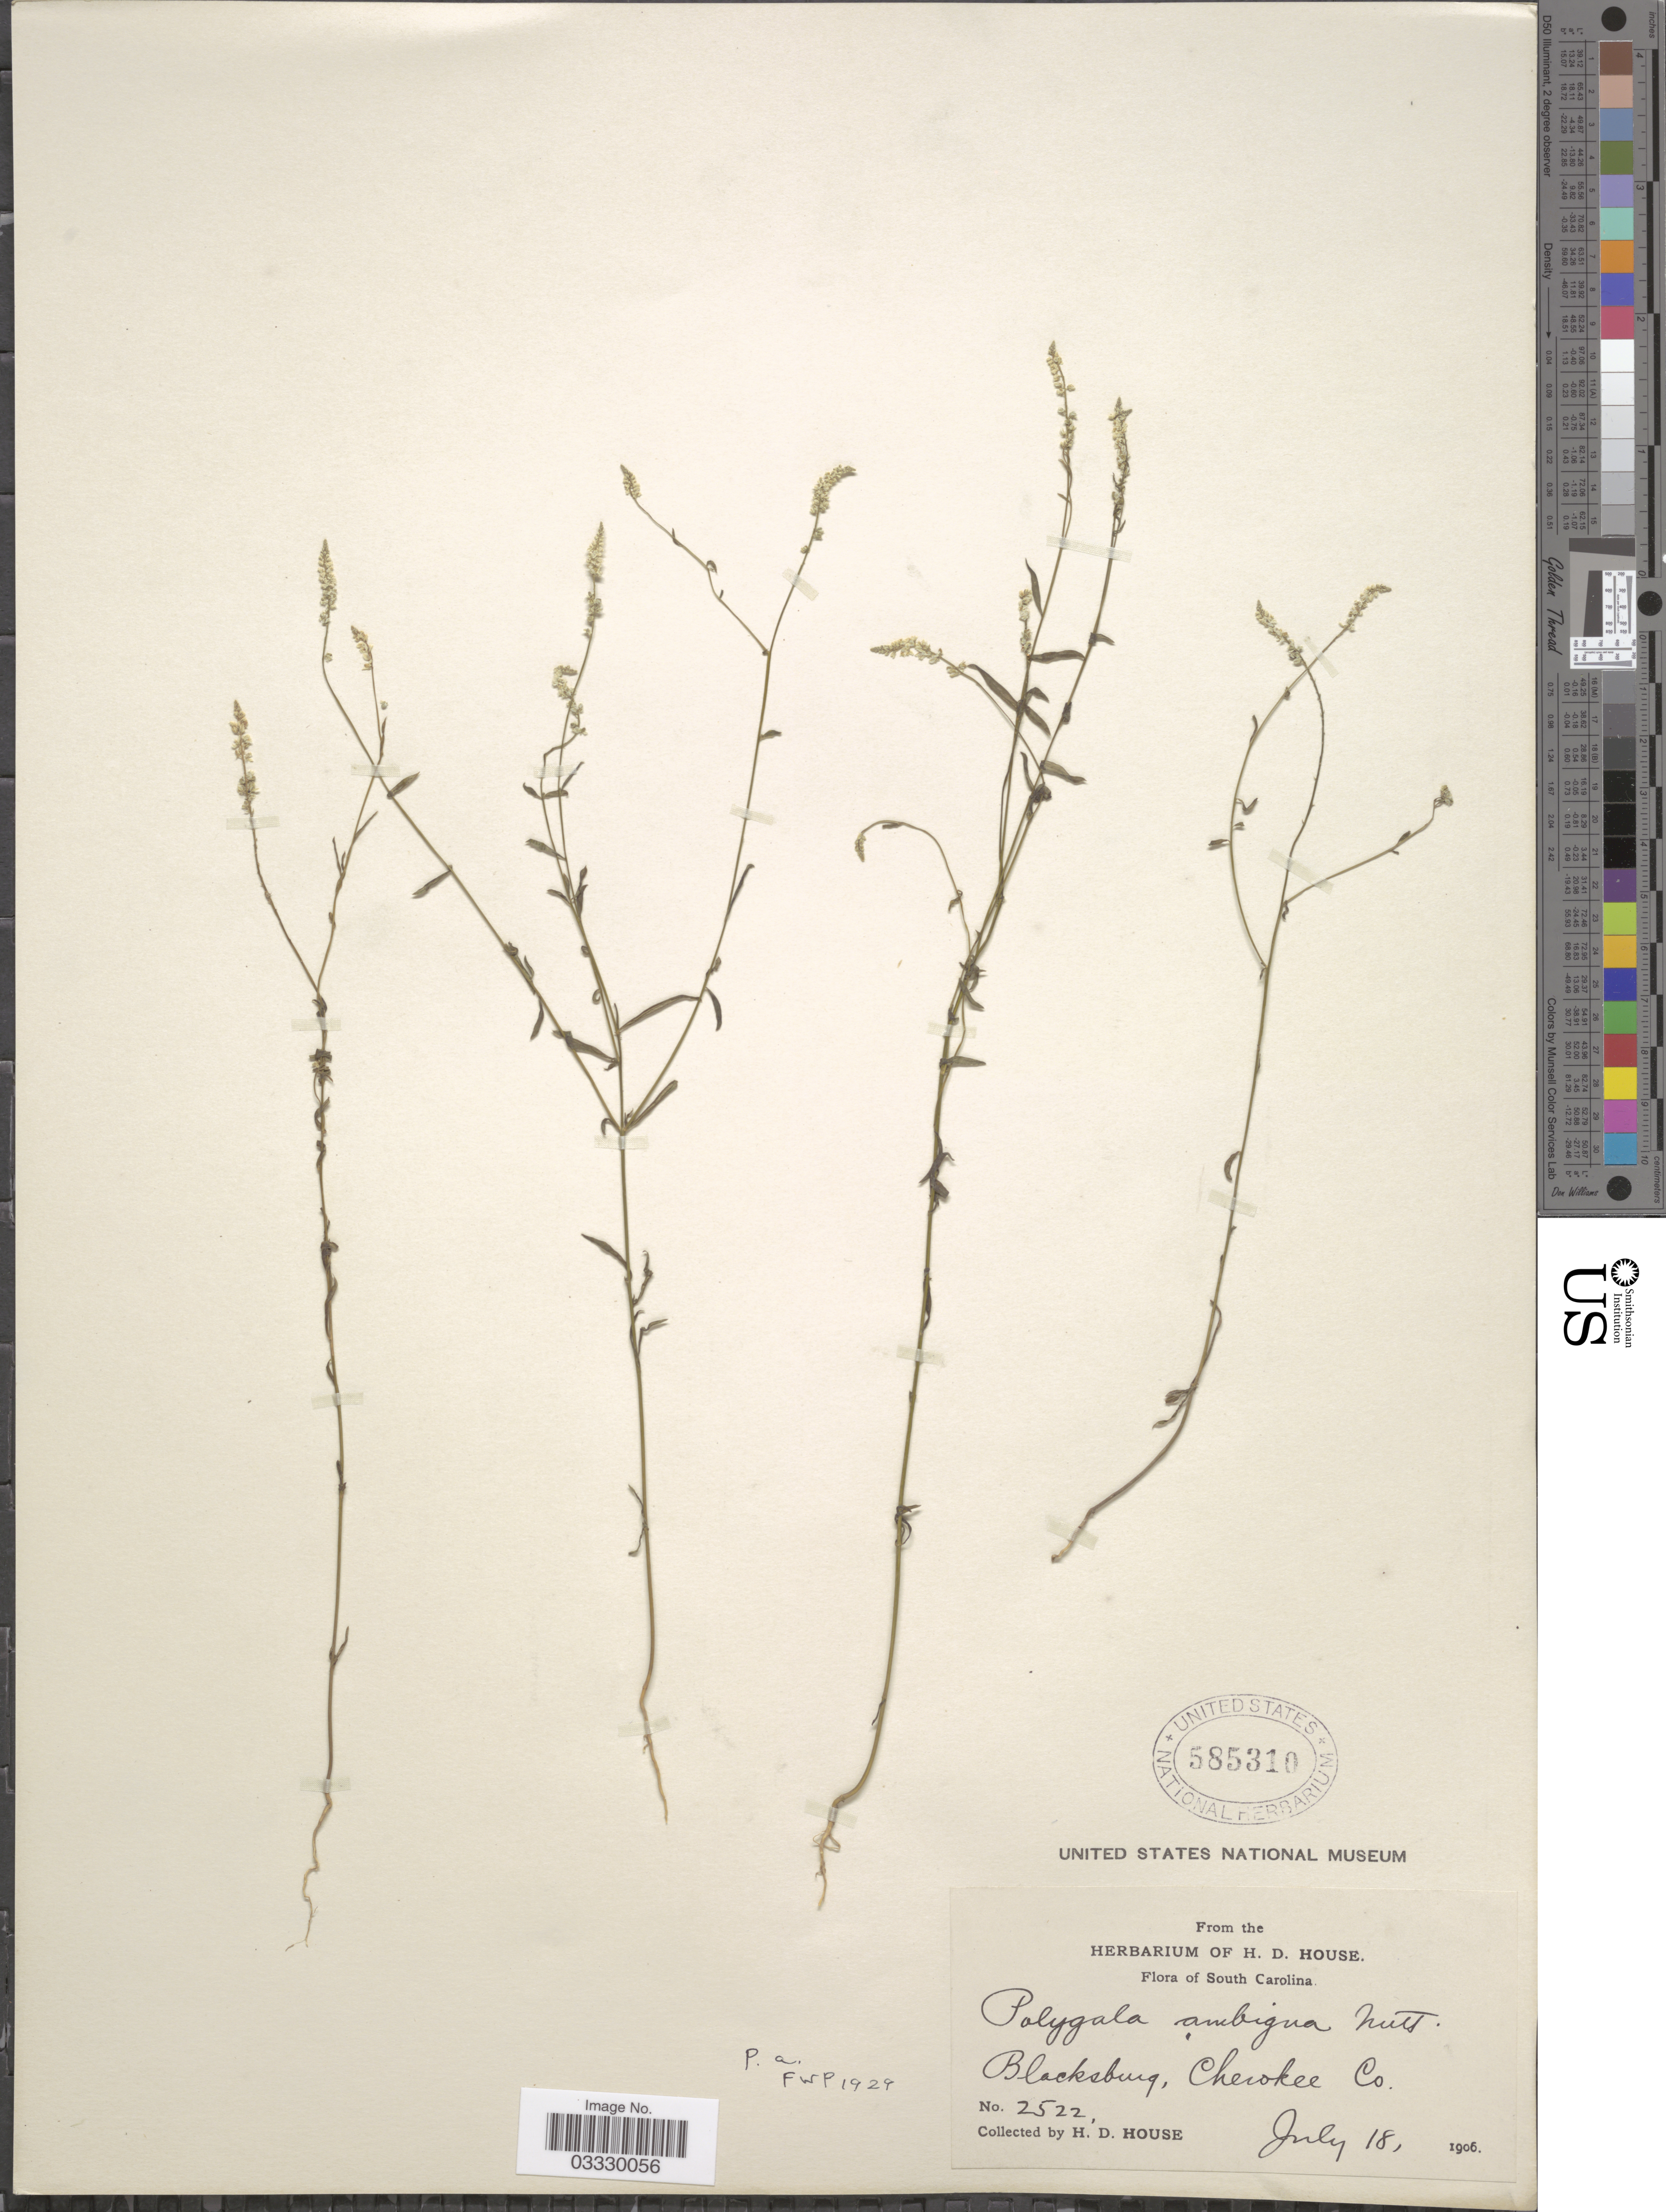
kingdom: Plantae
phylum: Tracheophyta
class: Magnoliopsida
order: Fabales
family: Polygalaceae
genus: Polygala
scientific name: Polygala ambigua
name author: Nutt.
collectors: H. D. House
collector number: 2522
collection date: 1906-07-18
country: United States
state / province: South Carolina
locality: Blacksburg, Cherokee Co.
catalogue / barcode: US 585310